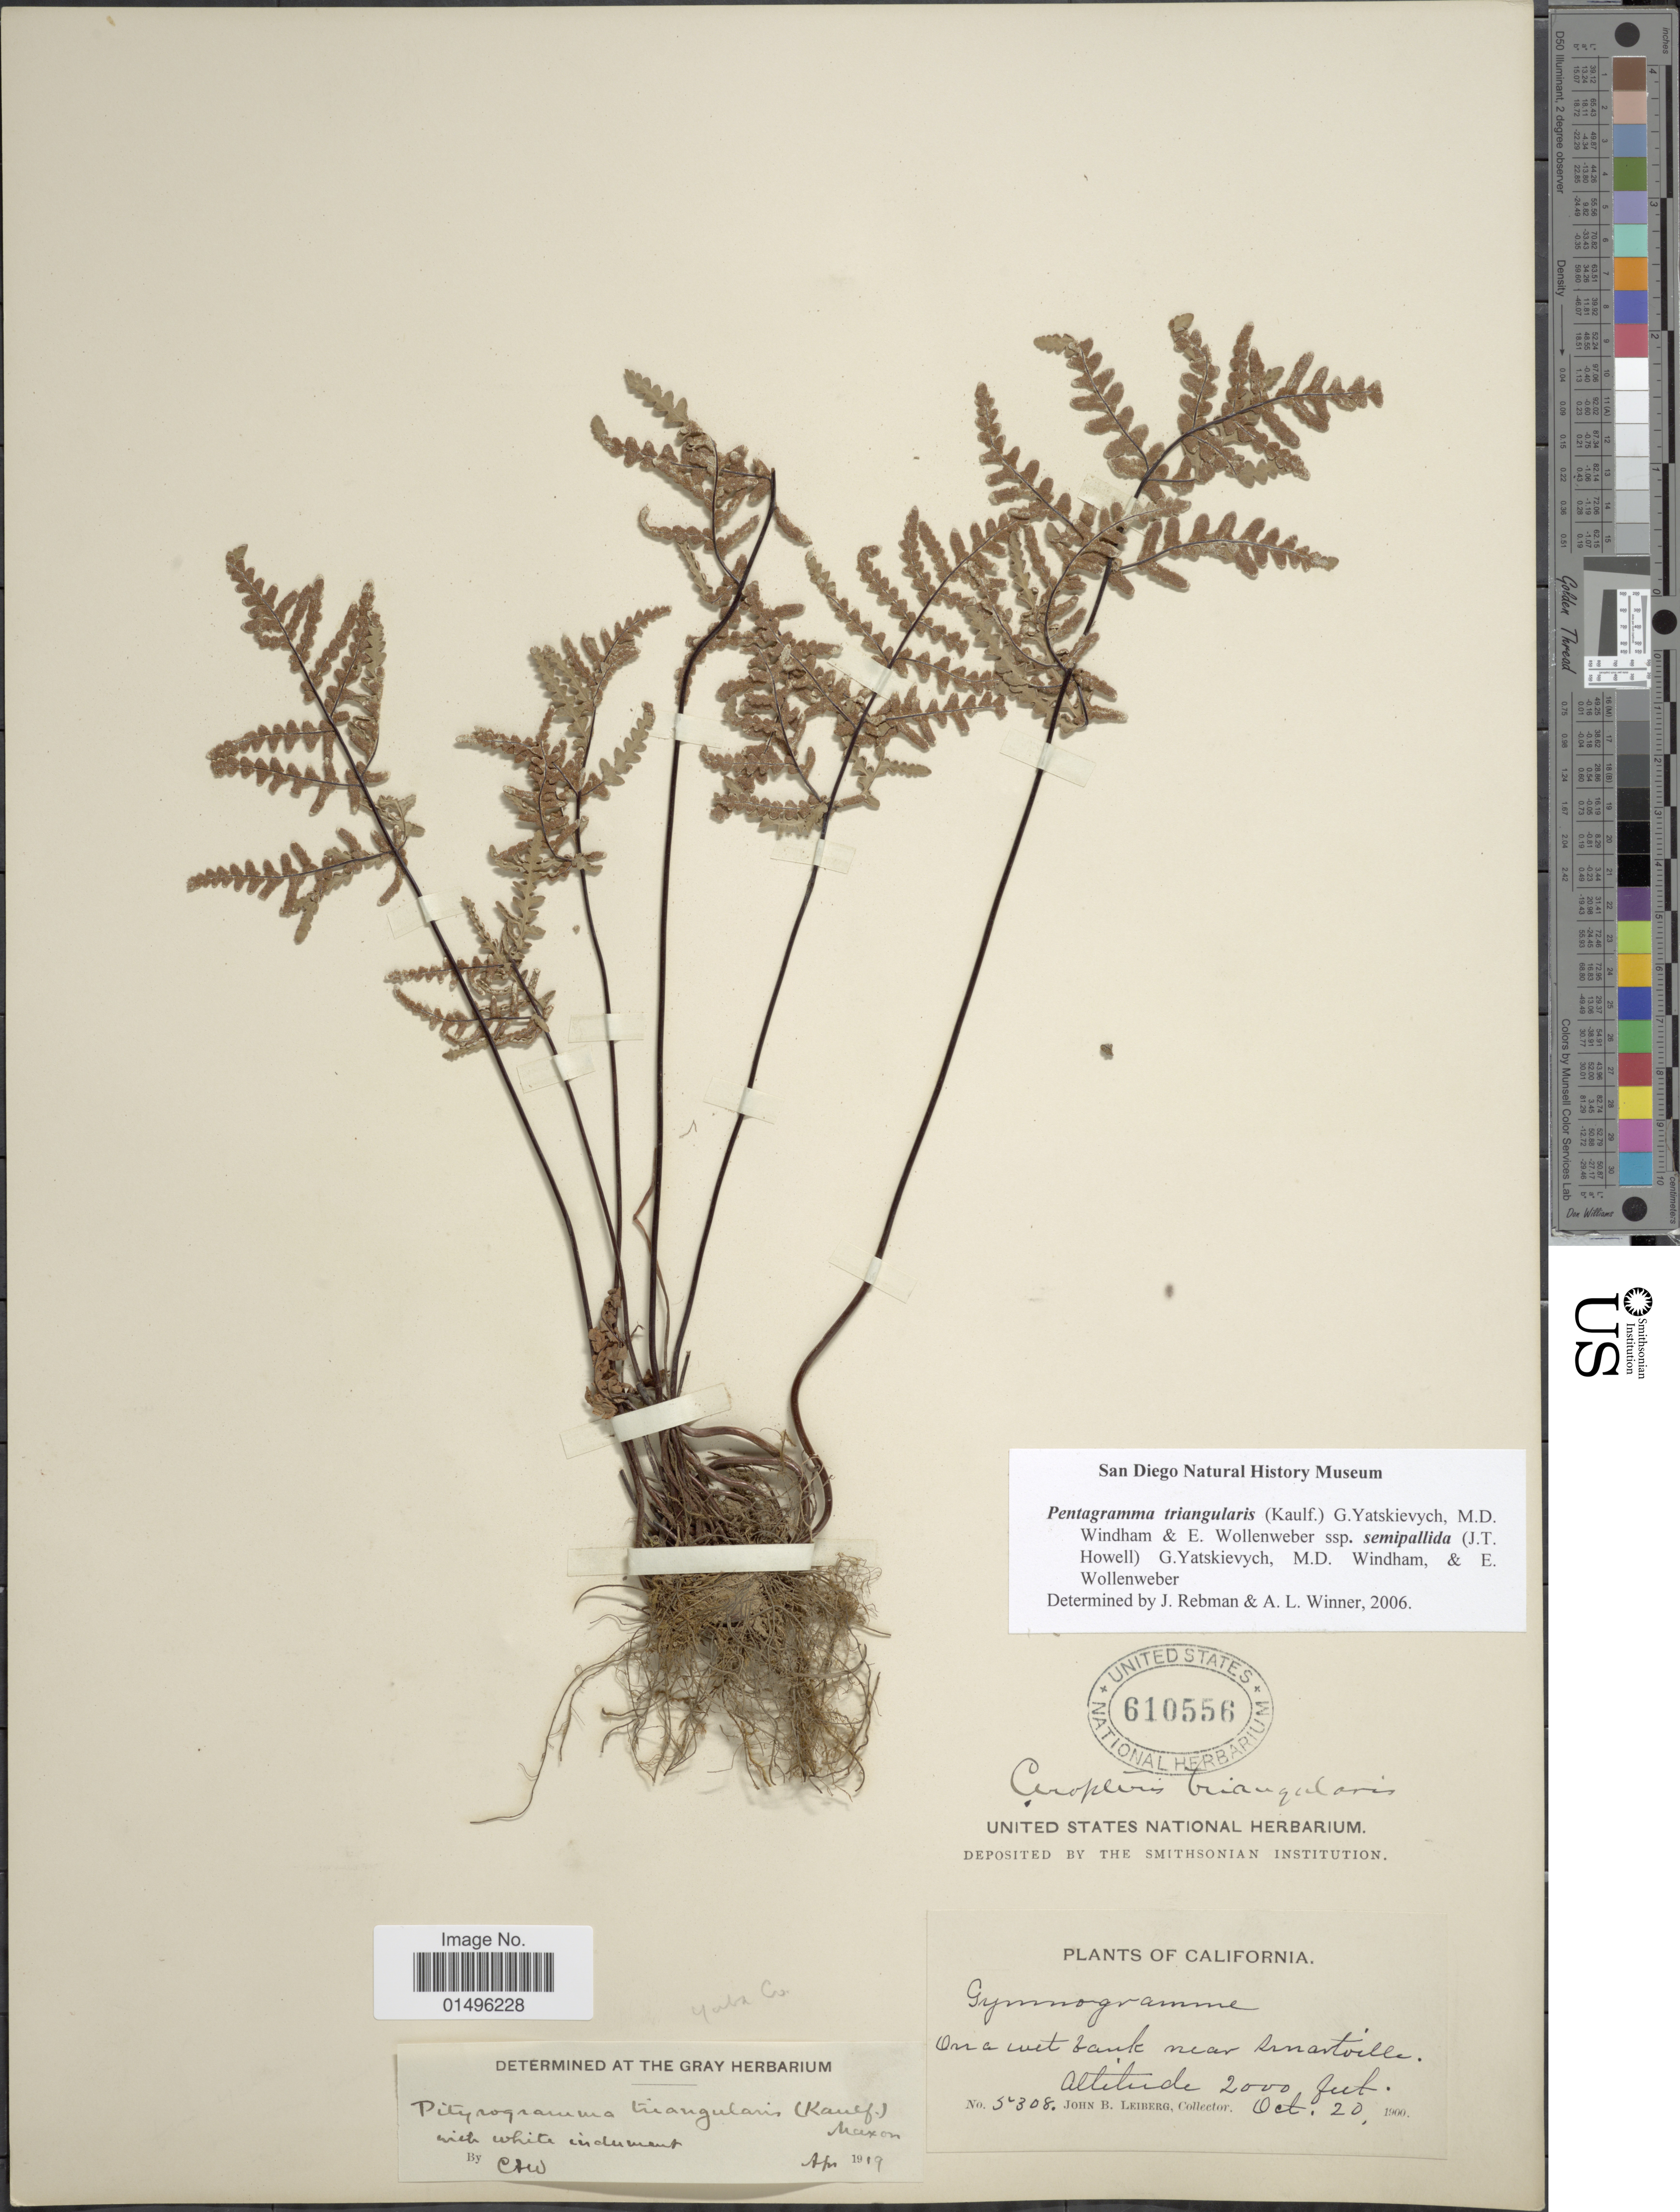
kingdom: Plantae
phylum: Tracheophyta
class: Polypodiopsida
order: Polypodiales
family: Pteridaceae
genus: Pentagramma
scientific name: Pentagramma triangularis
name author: (Kaulf.) Yatsk. et al.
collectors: J. B. Leiberg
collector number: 5308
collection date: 1900-10-20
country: United States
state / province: California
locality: California, on a wet bank, near Smartsville.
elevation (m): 610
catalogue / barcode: US 610556